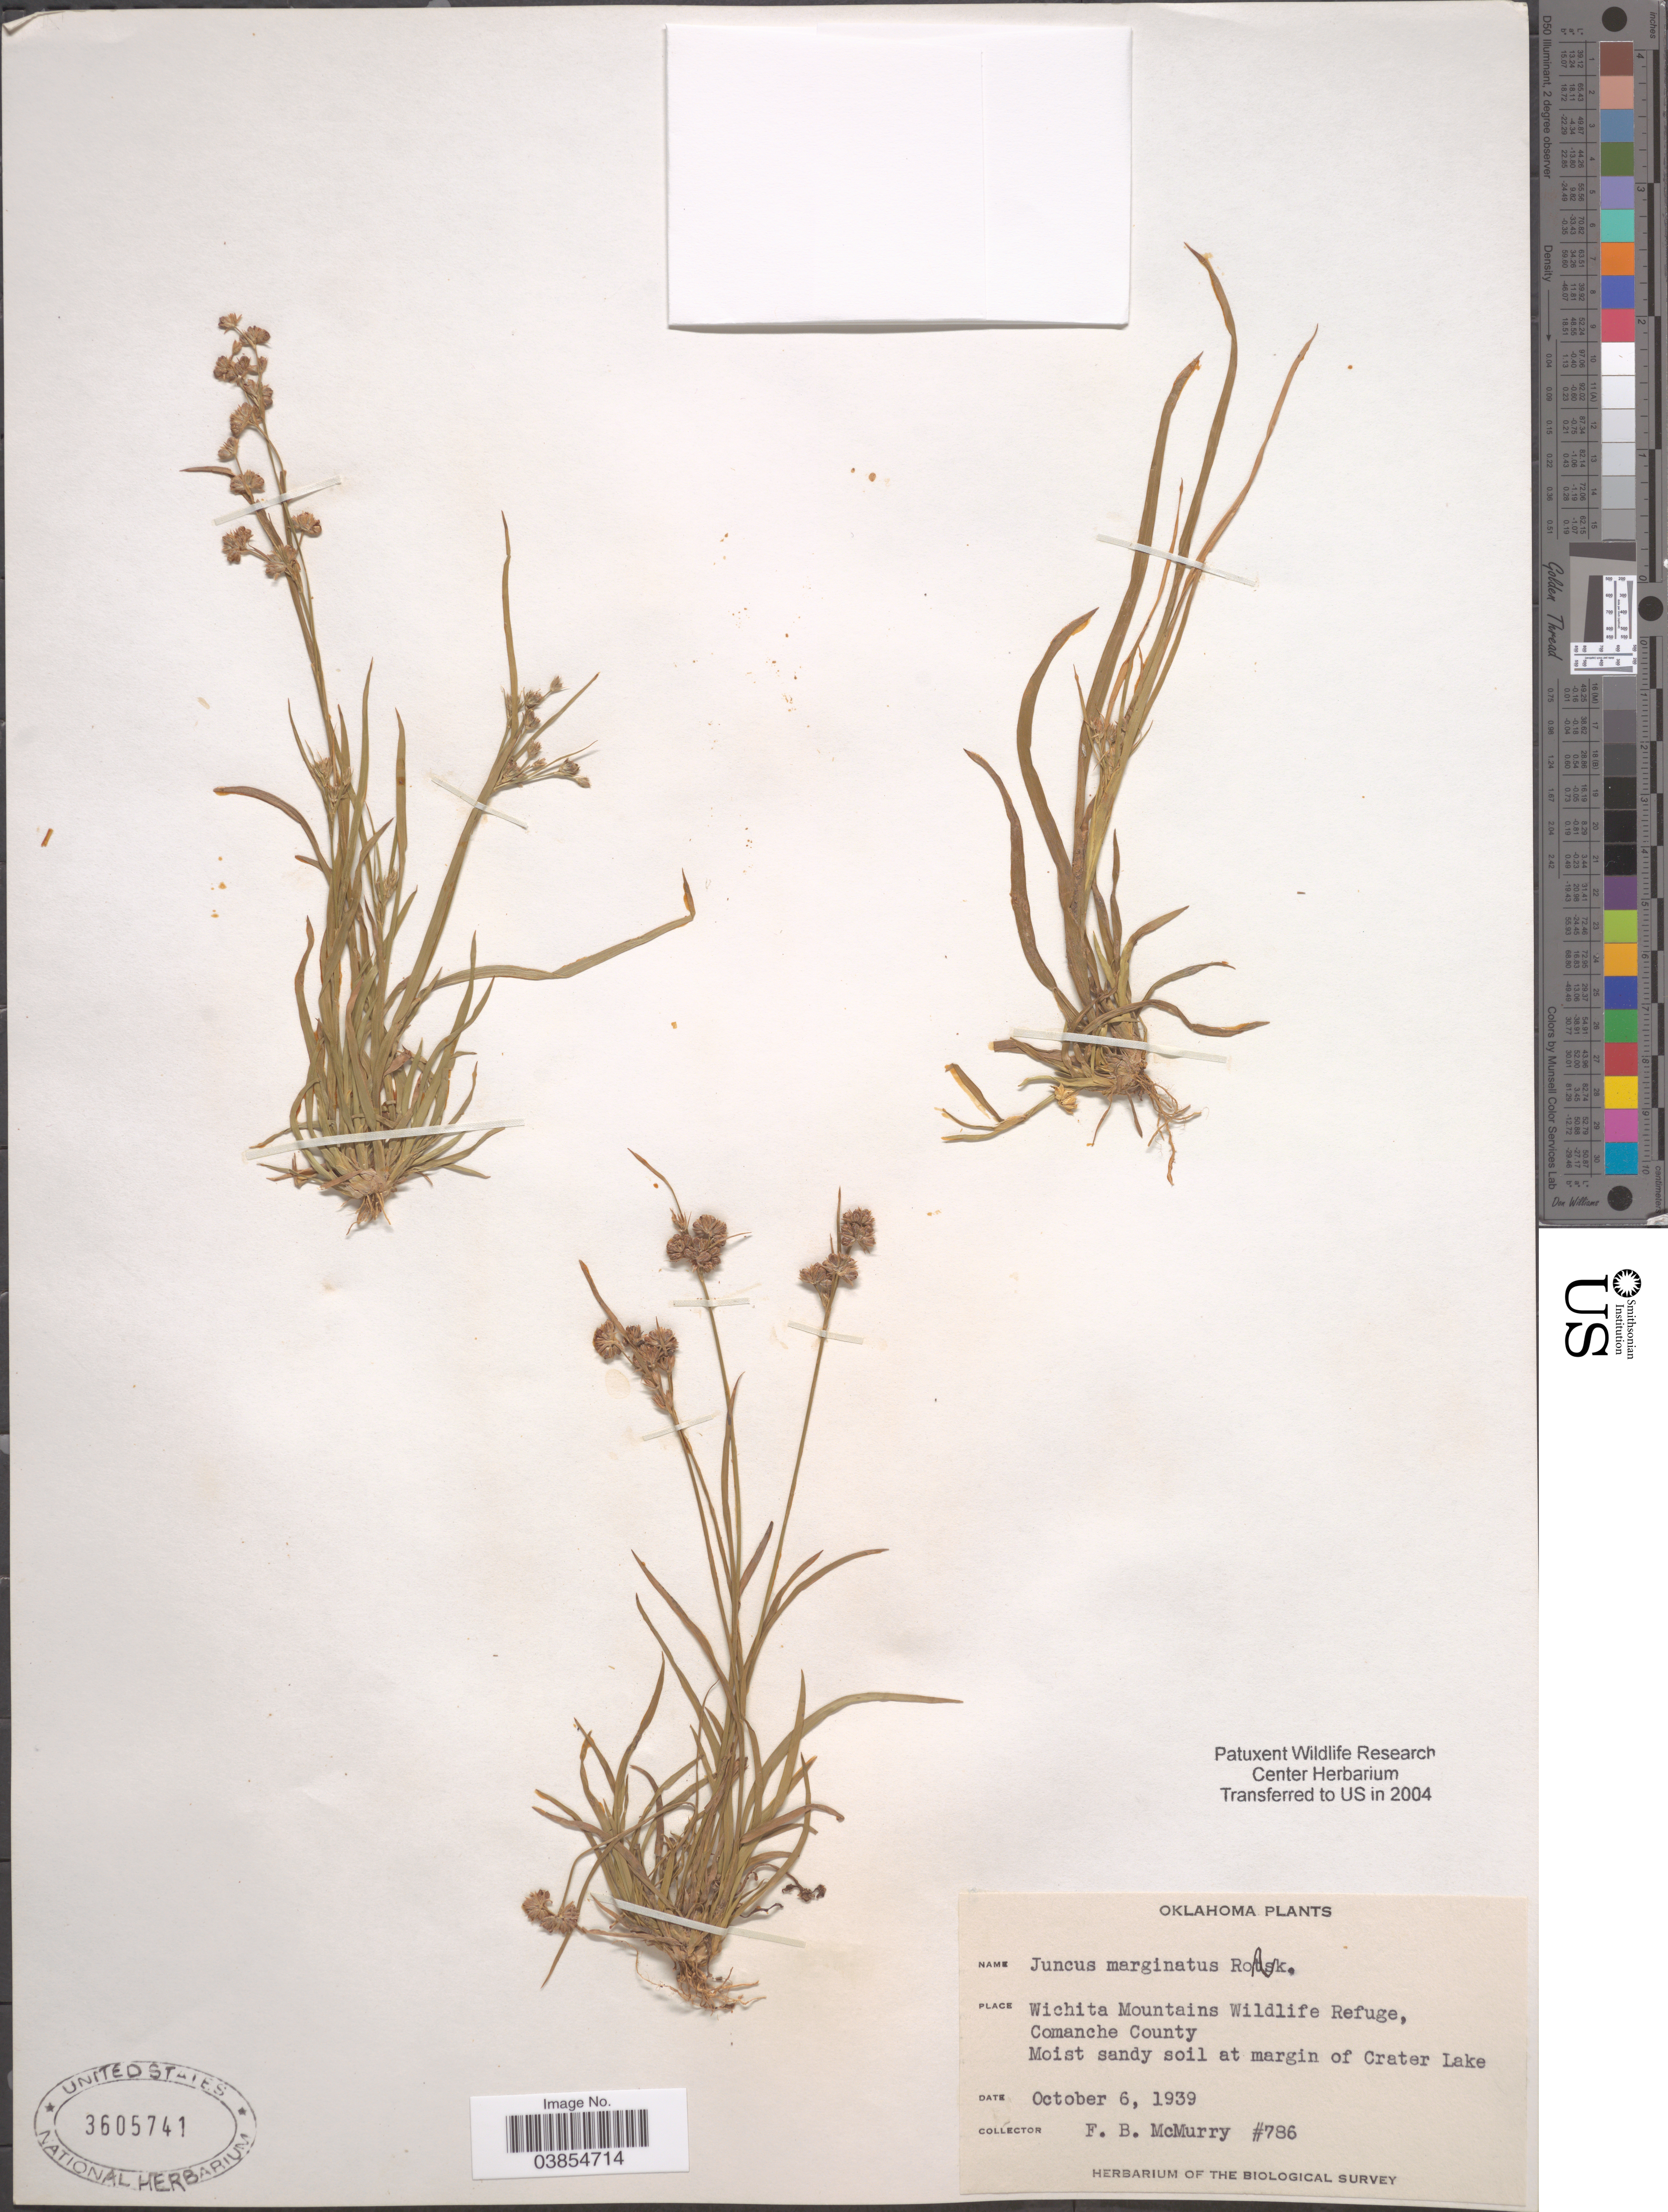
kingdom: Plantae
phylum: Tracheophyta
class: Liliopsida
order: Poales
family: Juncaceae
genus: Juncus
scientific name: Juncus marginatus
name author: Rostk.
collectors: F. B. McMurry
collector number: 786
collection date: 1939-10-06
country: United States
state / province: Oklahoma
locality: Wichita Mountains Wildlife Refuge, Comanche County. Moist sandy soil at margin of Crater Lake.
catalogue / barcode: US 3605741